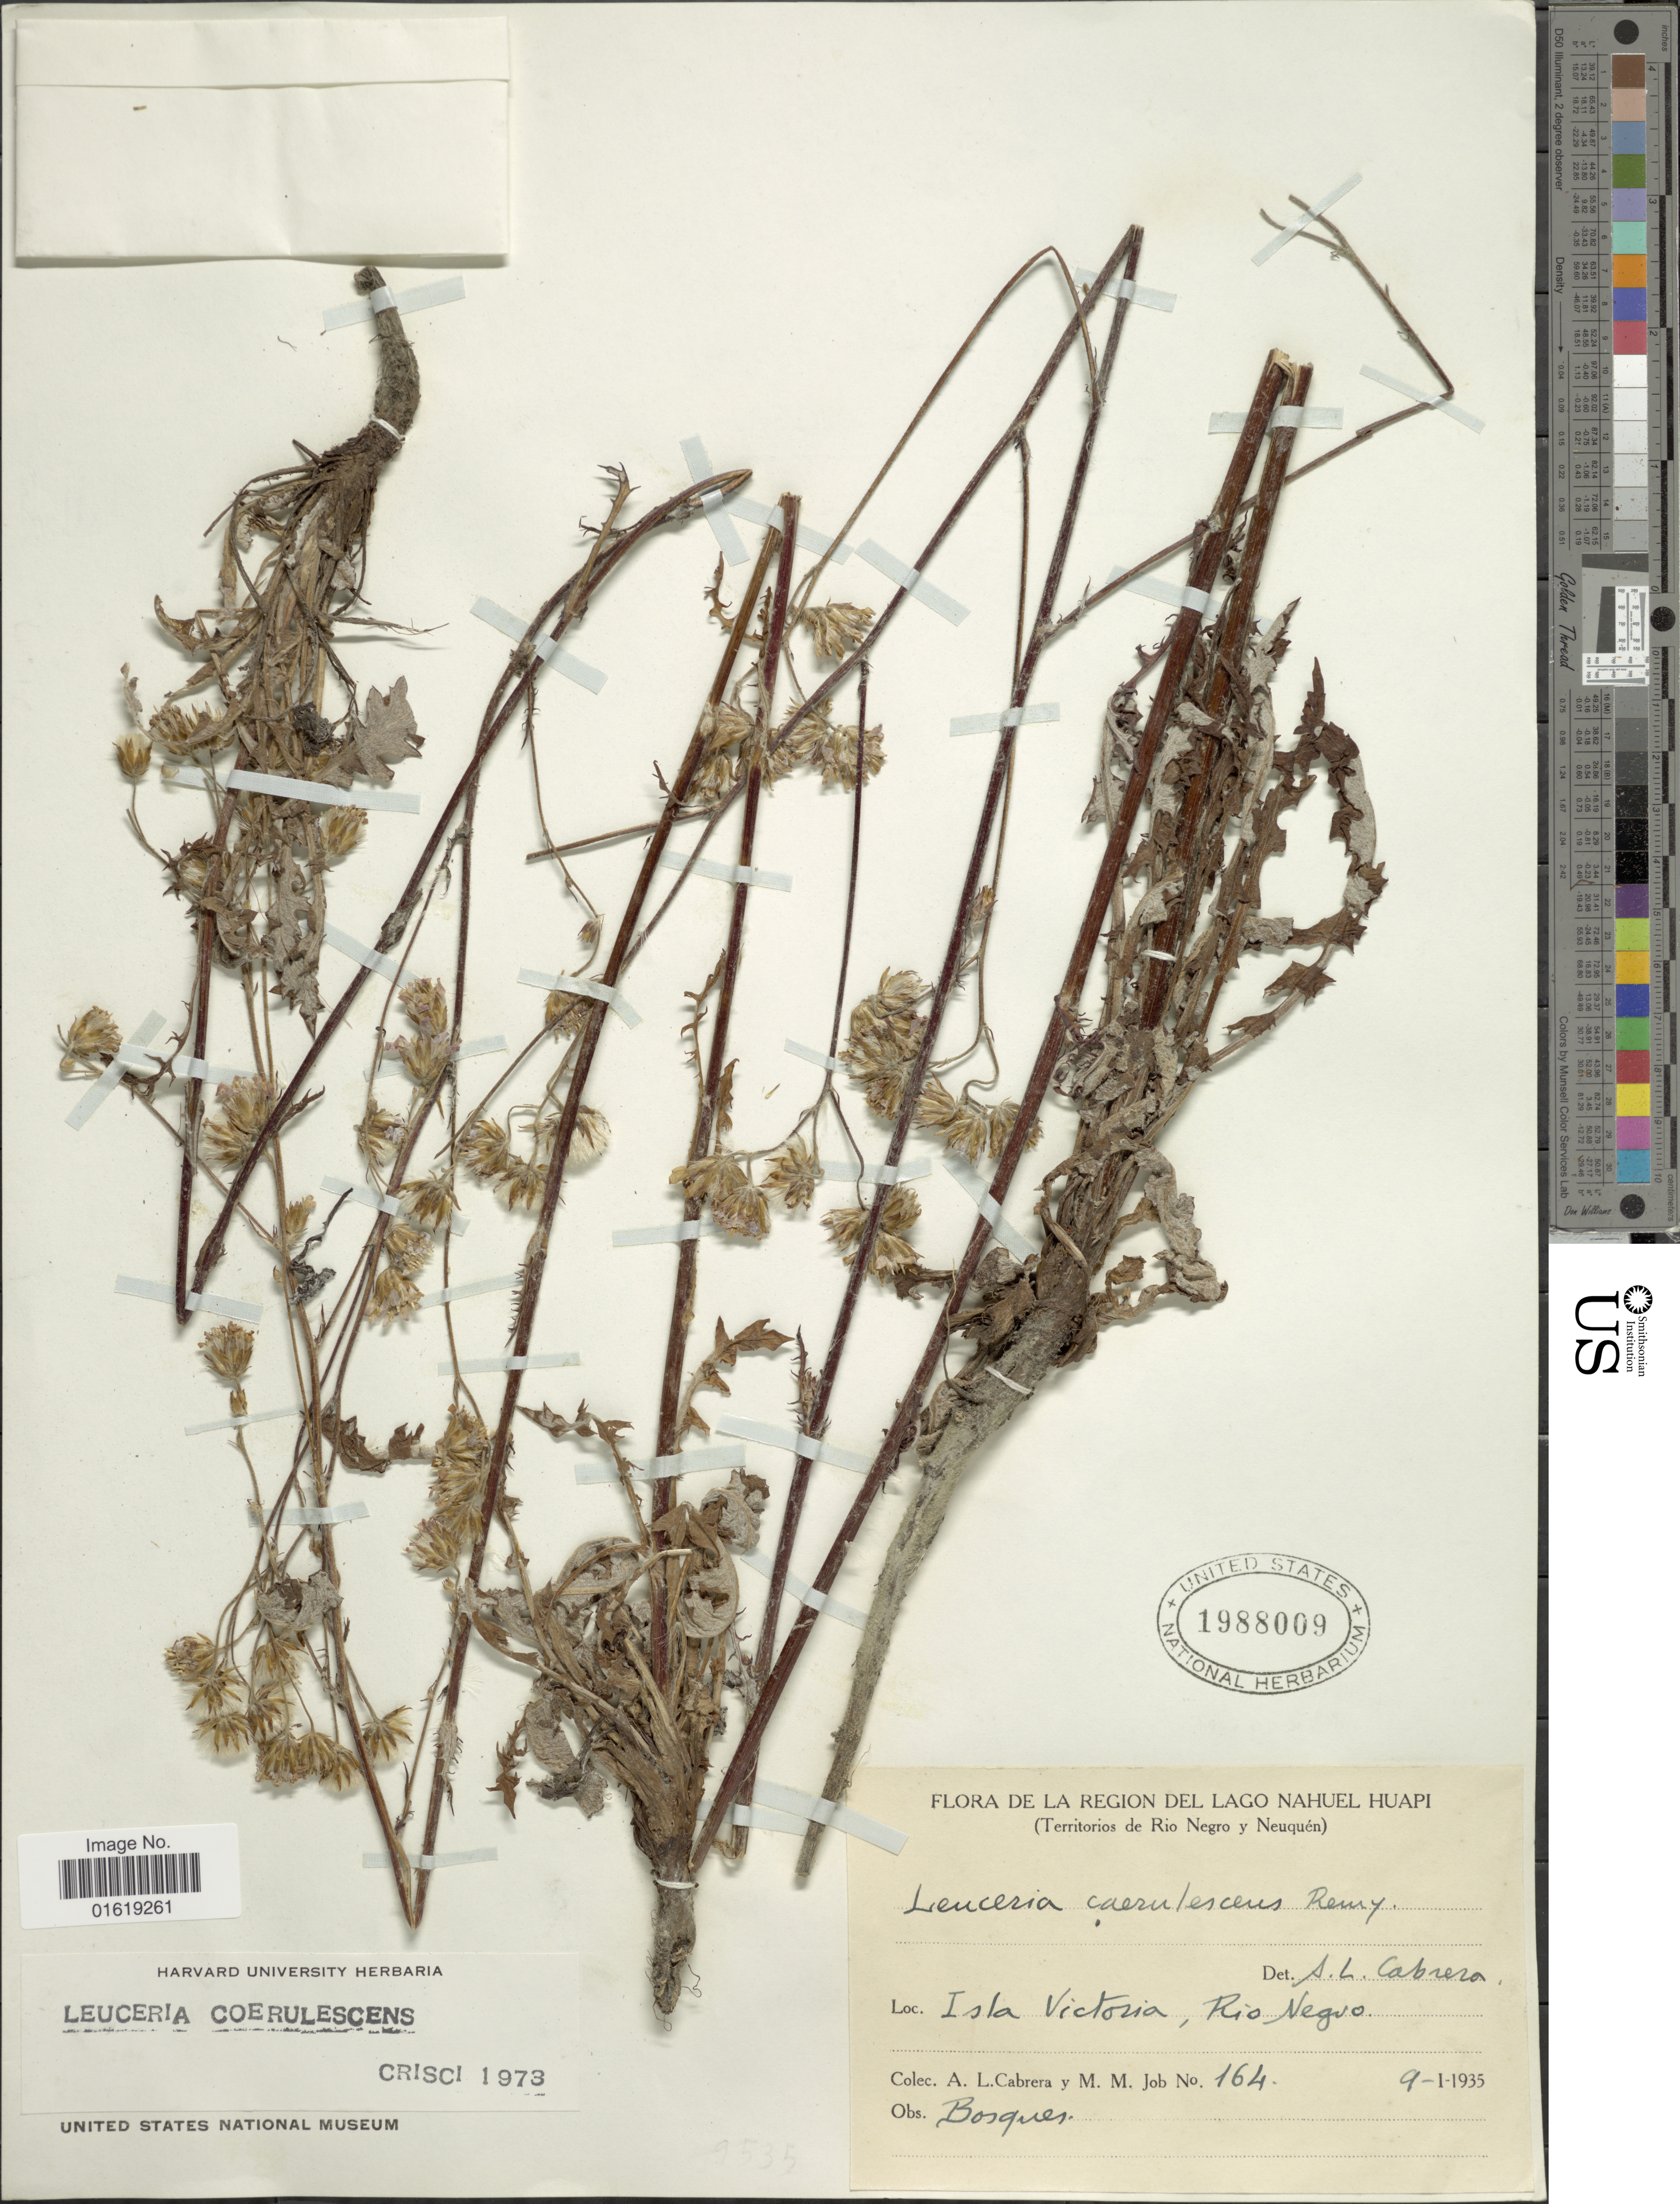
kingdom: Plantae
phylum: Tracheophyta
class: Magnoliopsida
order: Asterales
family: Asteraceae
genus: Leucheria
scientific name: Leucheria coerulescens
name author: J. Rémy in Gay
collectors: A. L. Cabrera & M. Job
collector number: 164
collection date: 1935-01-09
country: Argentina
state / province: Rio Negro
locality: De la Region del lago Nahuel Huapi. (Territorios de Rio Negro y Neuquén). Isla Victoria, Rio Negro.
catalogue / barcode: US 1988009